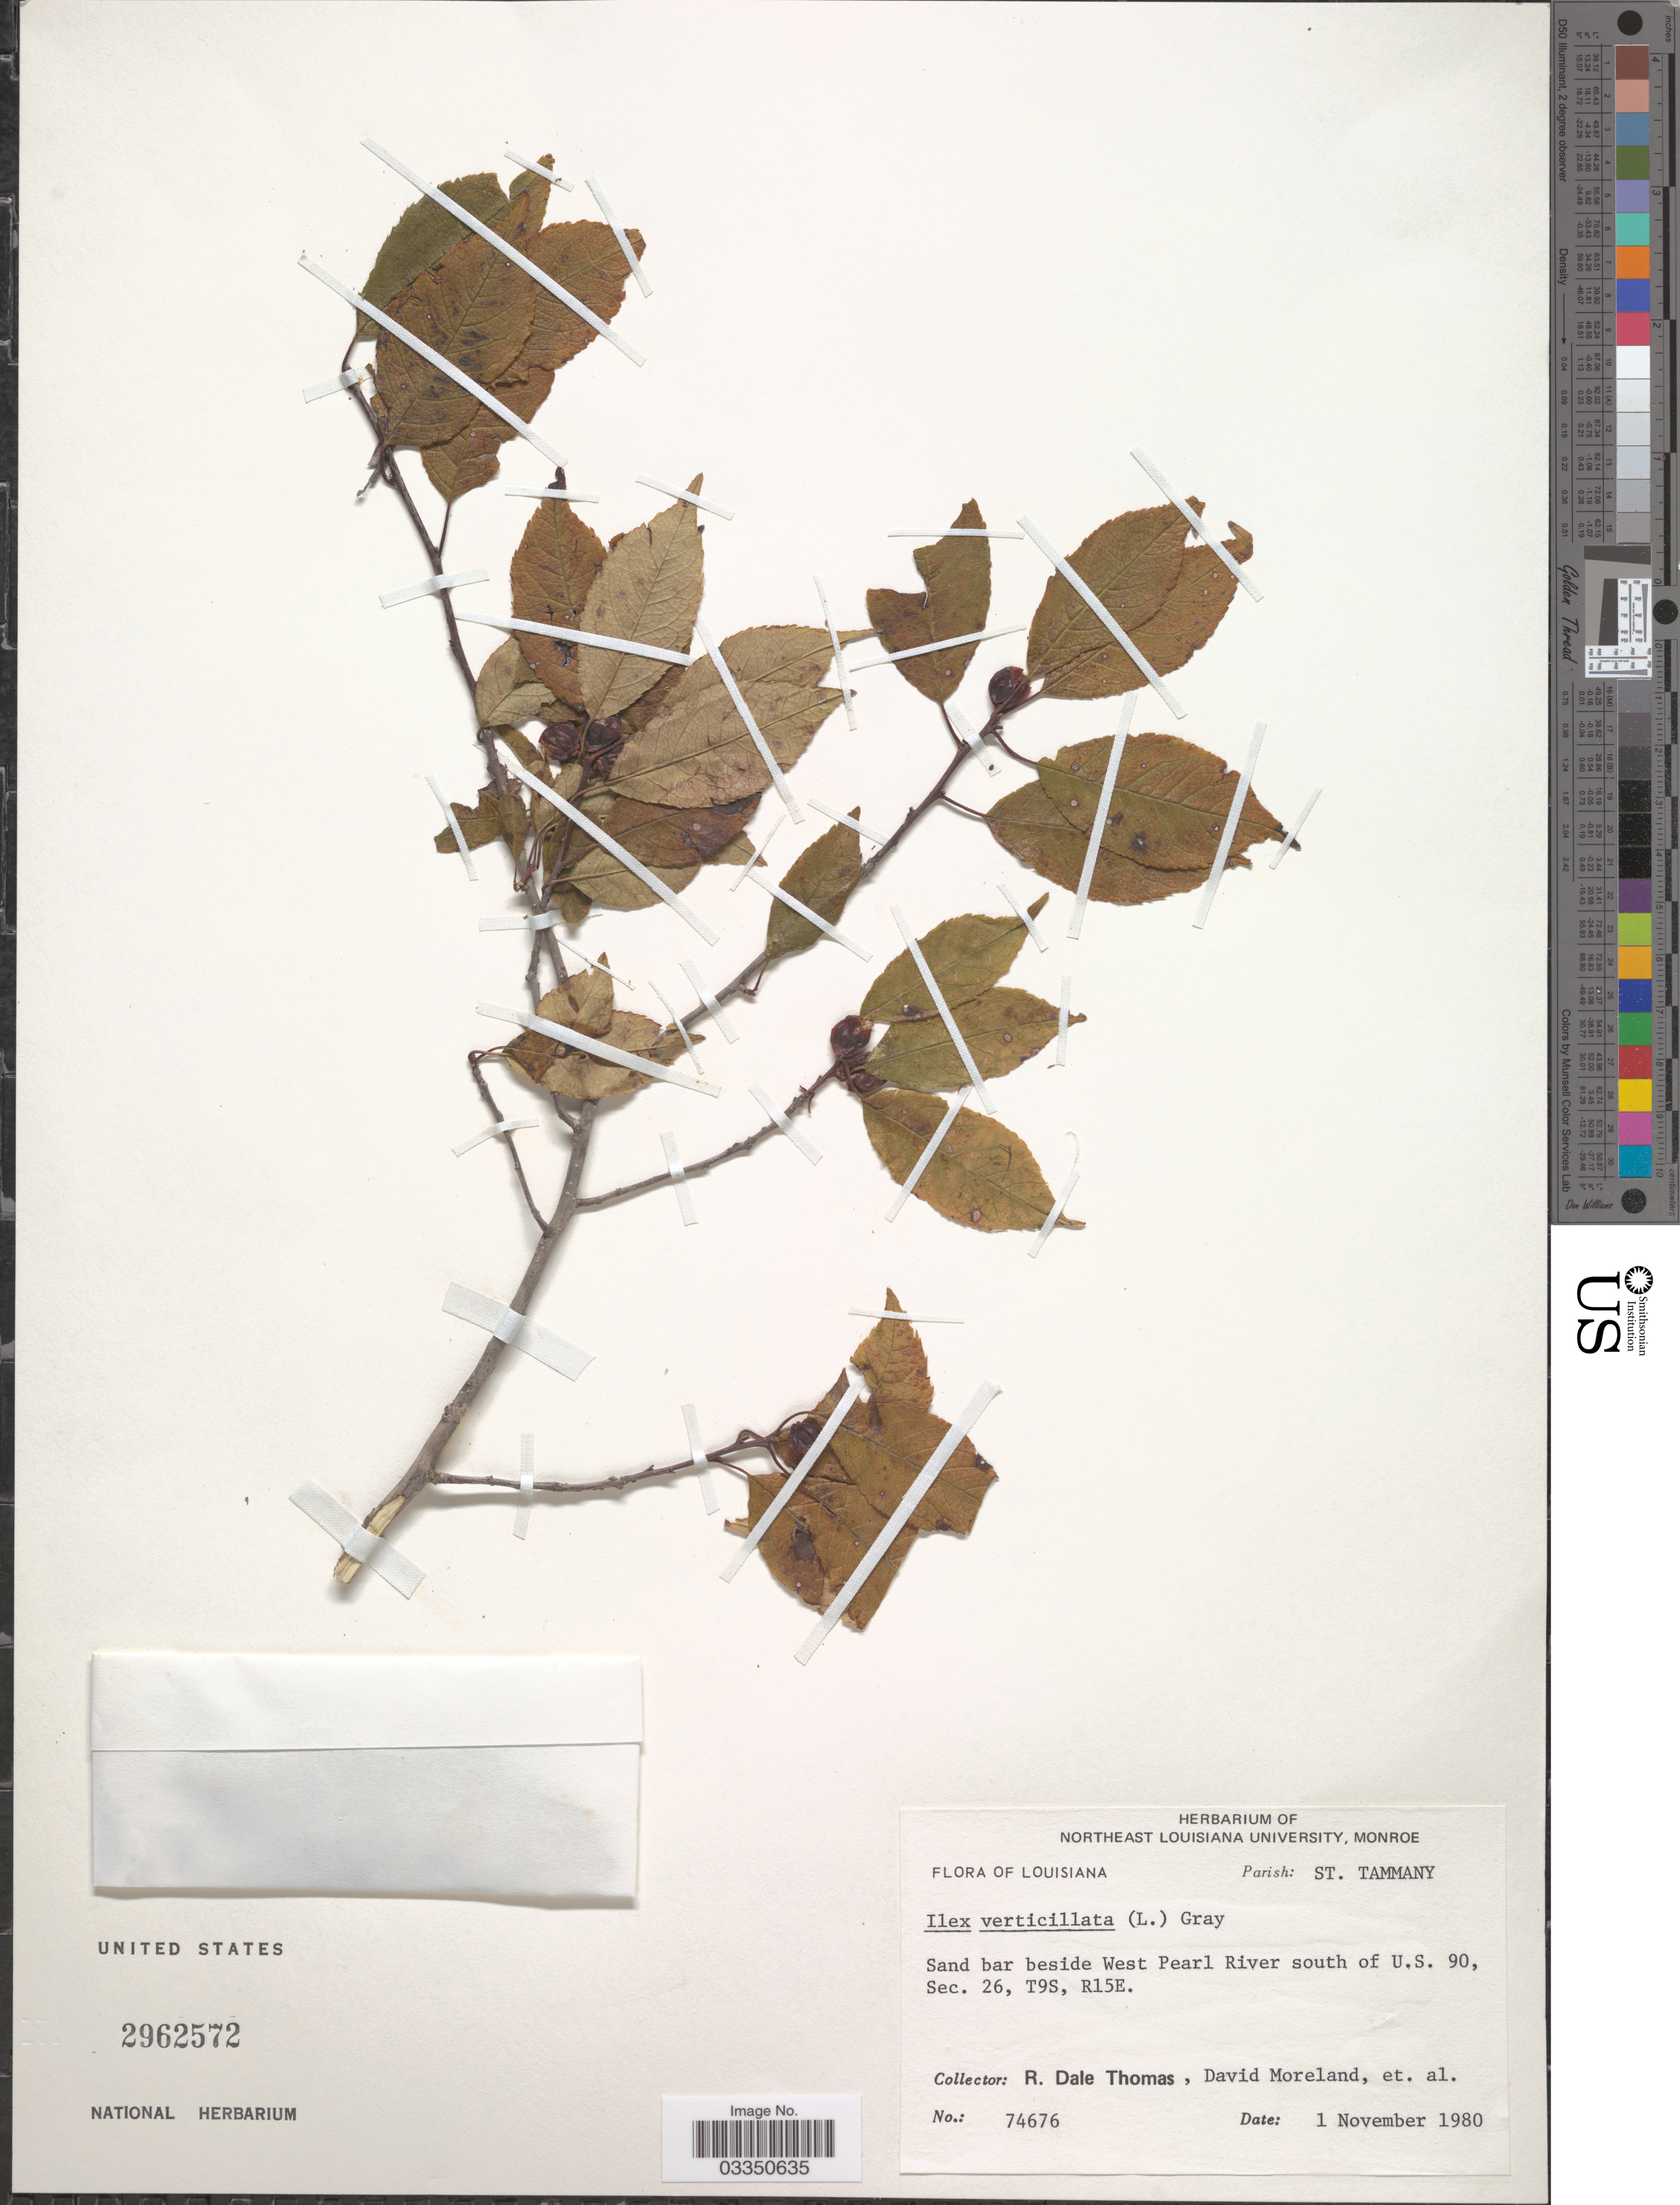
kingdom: Plantae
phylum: Tracheophyta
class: Magnoliopsida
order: Aquifoliales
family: Aquifoliaceae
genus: Ilex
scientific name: Ilex verticillata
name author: (L.) A. Gray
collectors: R. Thomas, D. Moreland & et al.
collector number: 74676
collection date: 1980-11-01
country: United States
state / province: Louisiana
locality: Parish: St. Tammany. Sand bar beside West Pearl River south of U.S. 90, Sec. 26, T9S, R15E.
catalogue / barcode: US 2962572